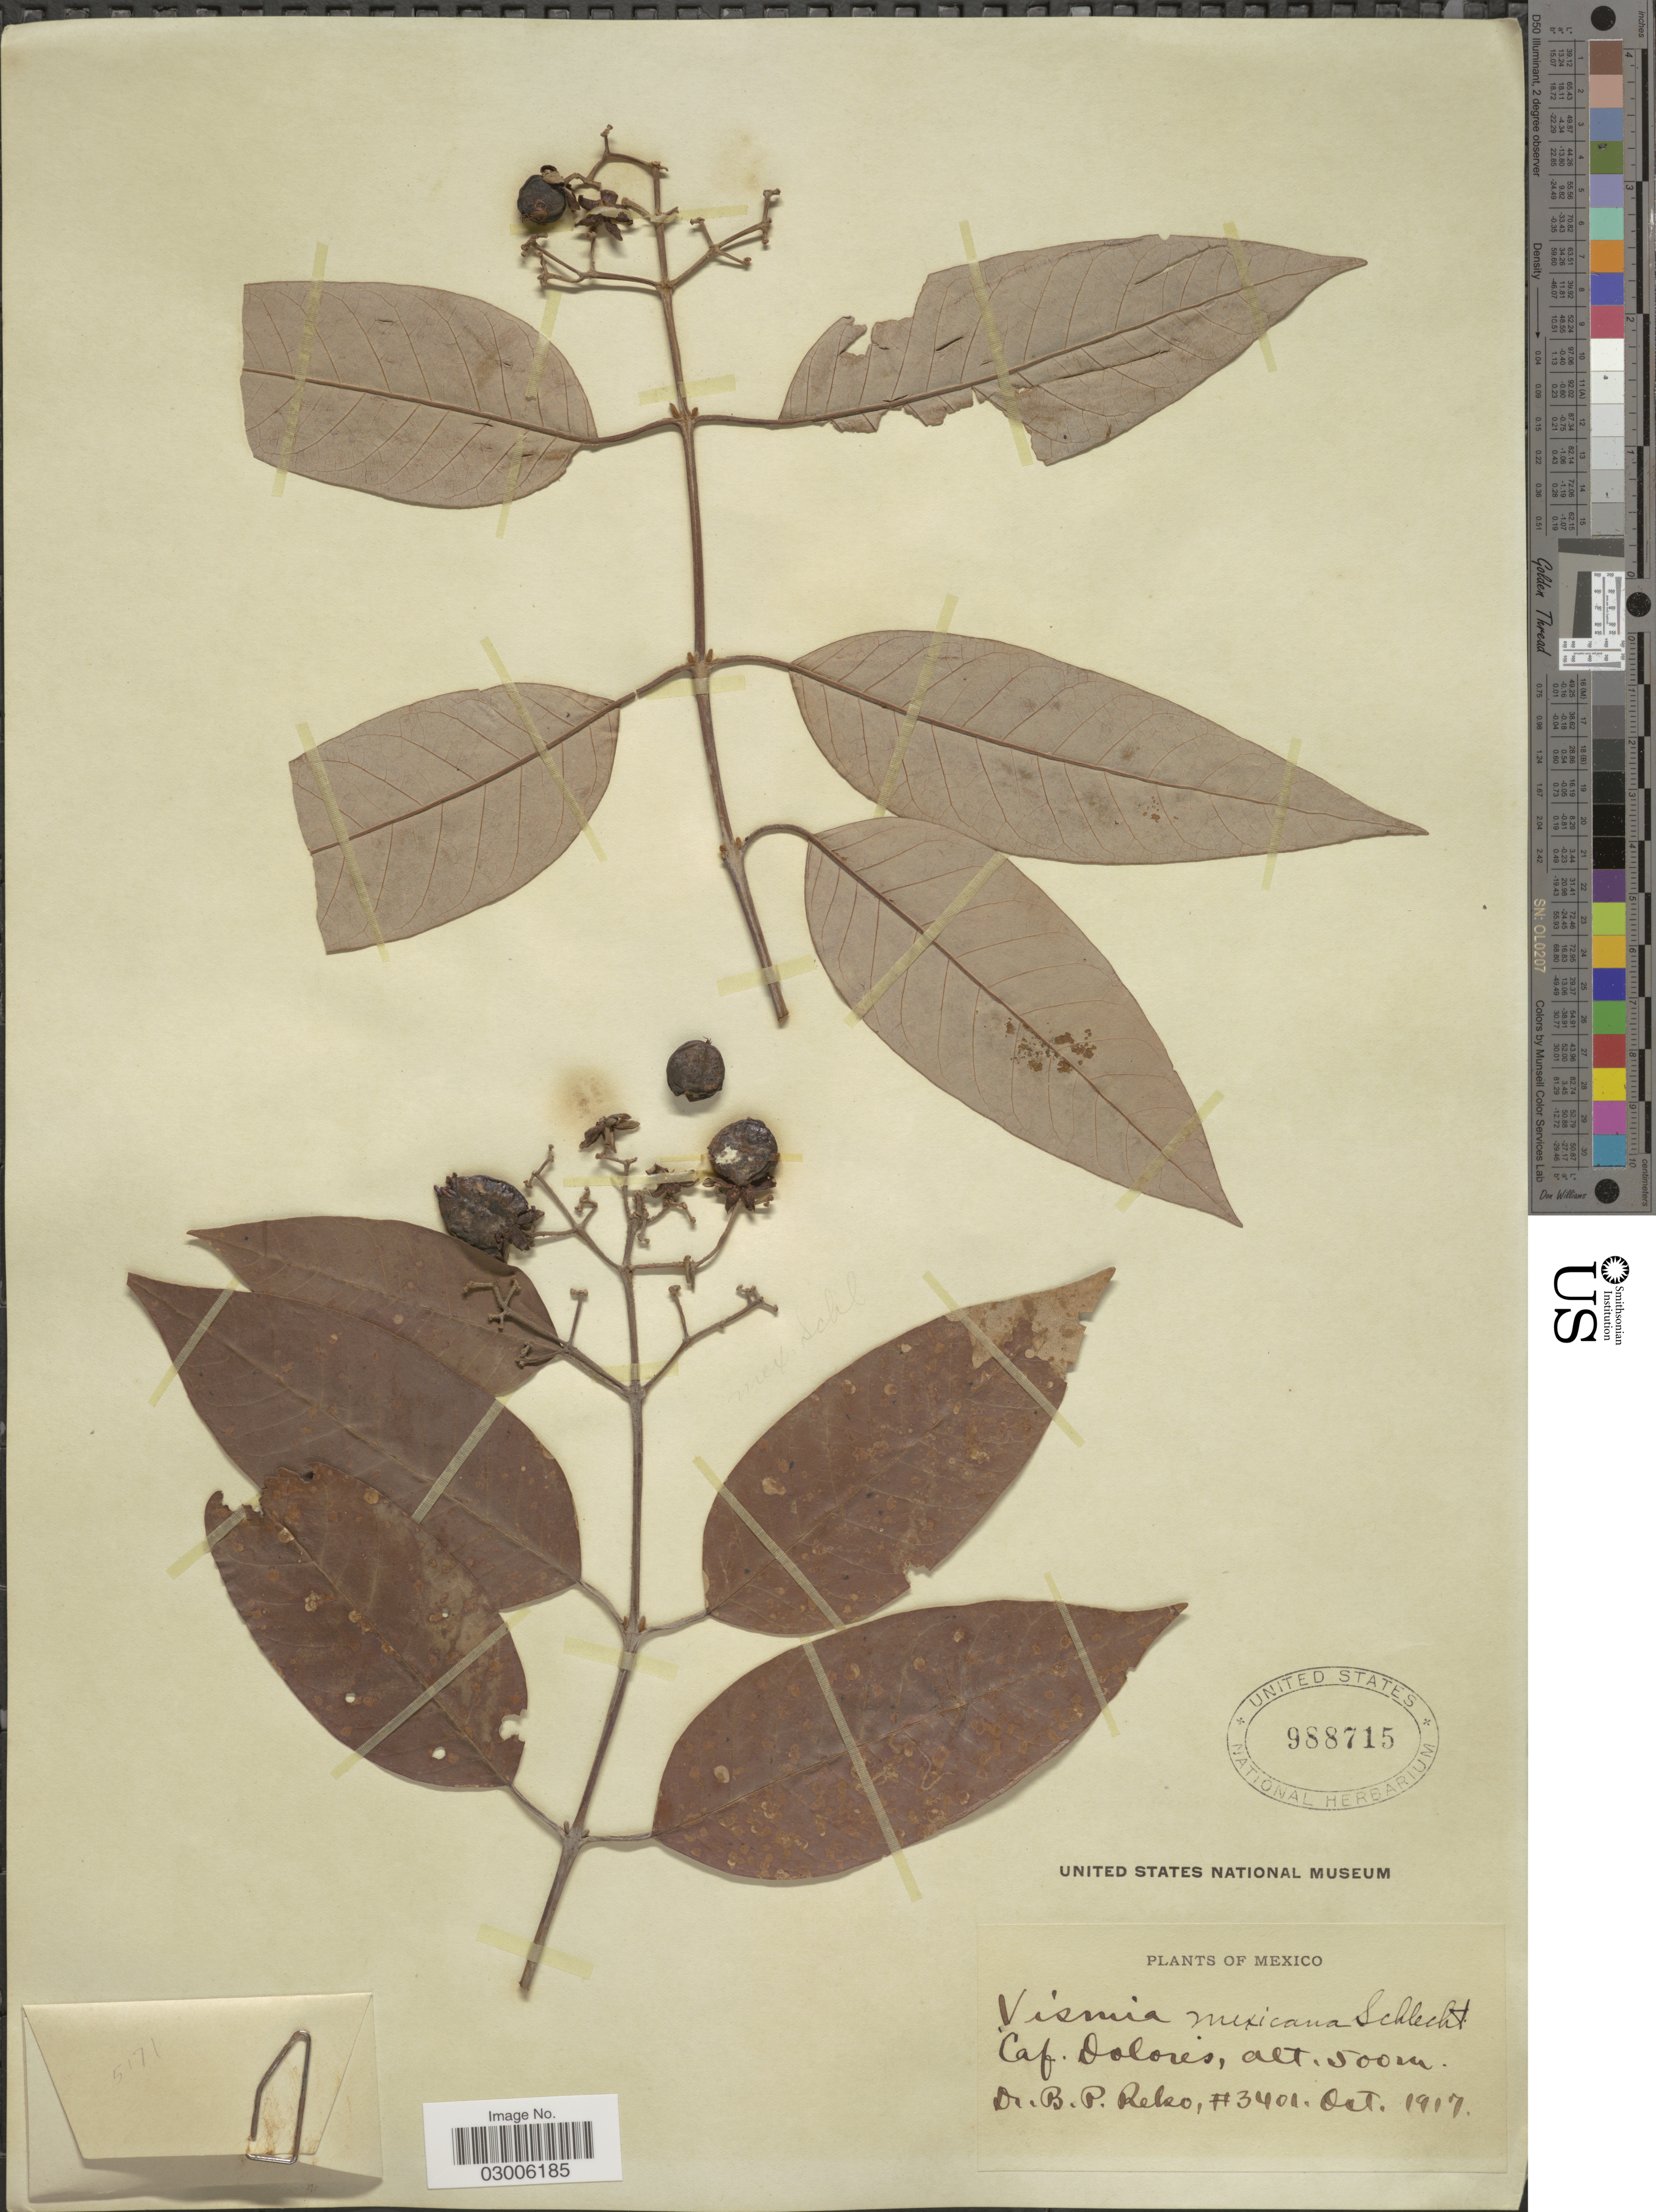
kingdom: Plantae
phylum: Tracheophyta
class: Magnoliopsida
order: Malpighiales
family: Hypericaceae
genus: Vismia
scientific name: Vismia baccifera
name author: (L.) Triana & Planch.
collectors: B. P. Reko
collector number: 3401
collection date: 1917-10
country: Mexico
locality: Caf. Dolores.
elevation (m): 500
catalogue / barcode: US 988715